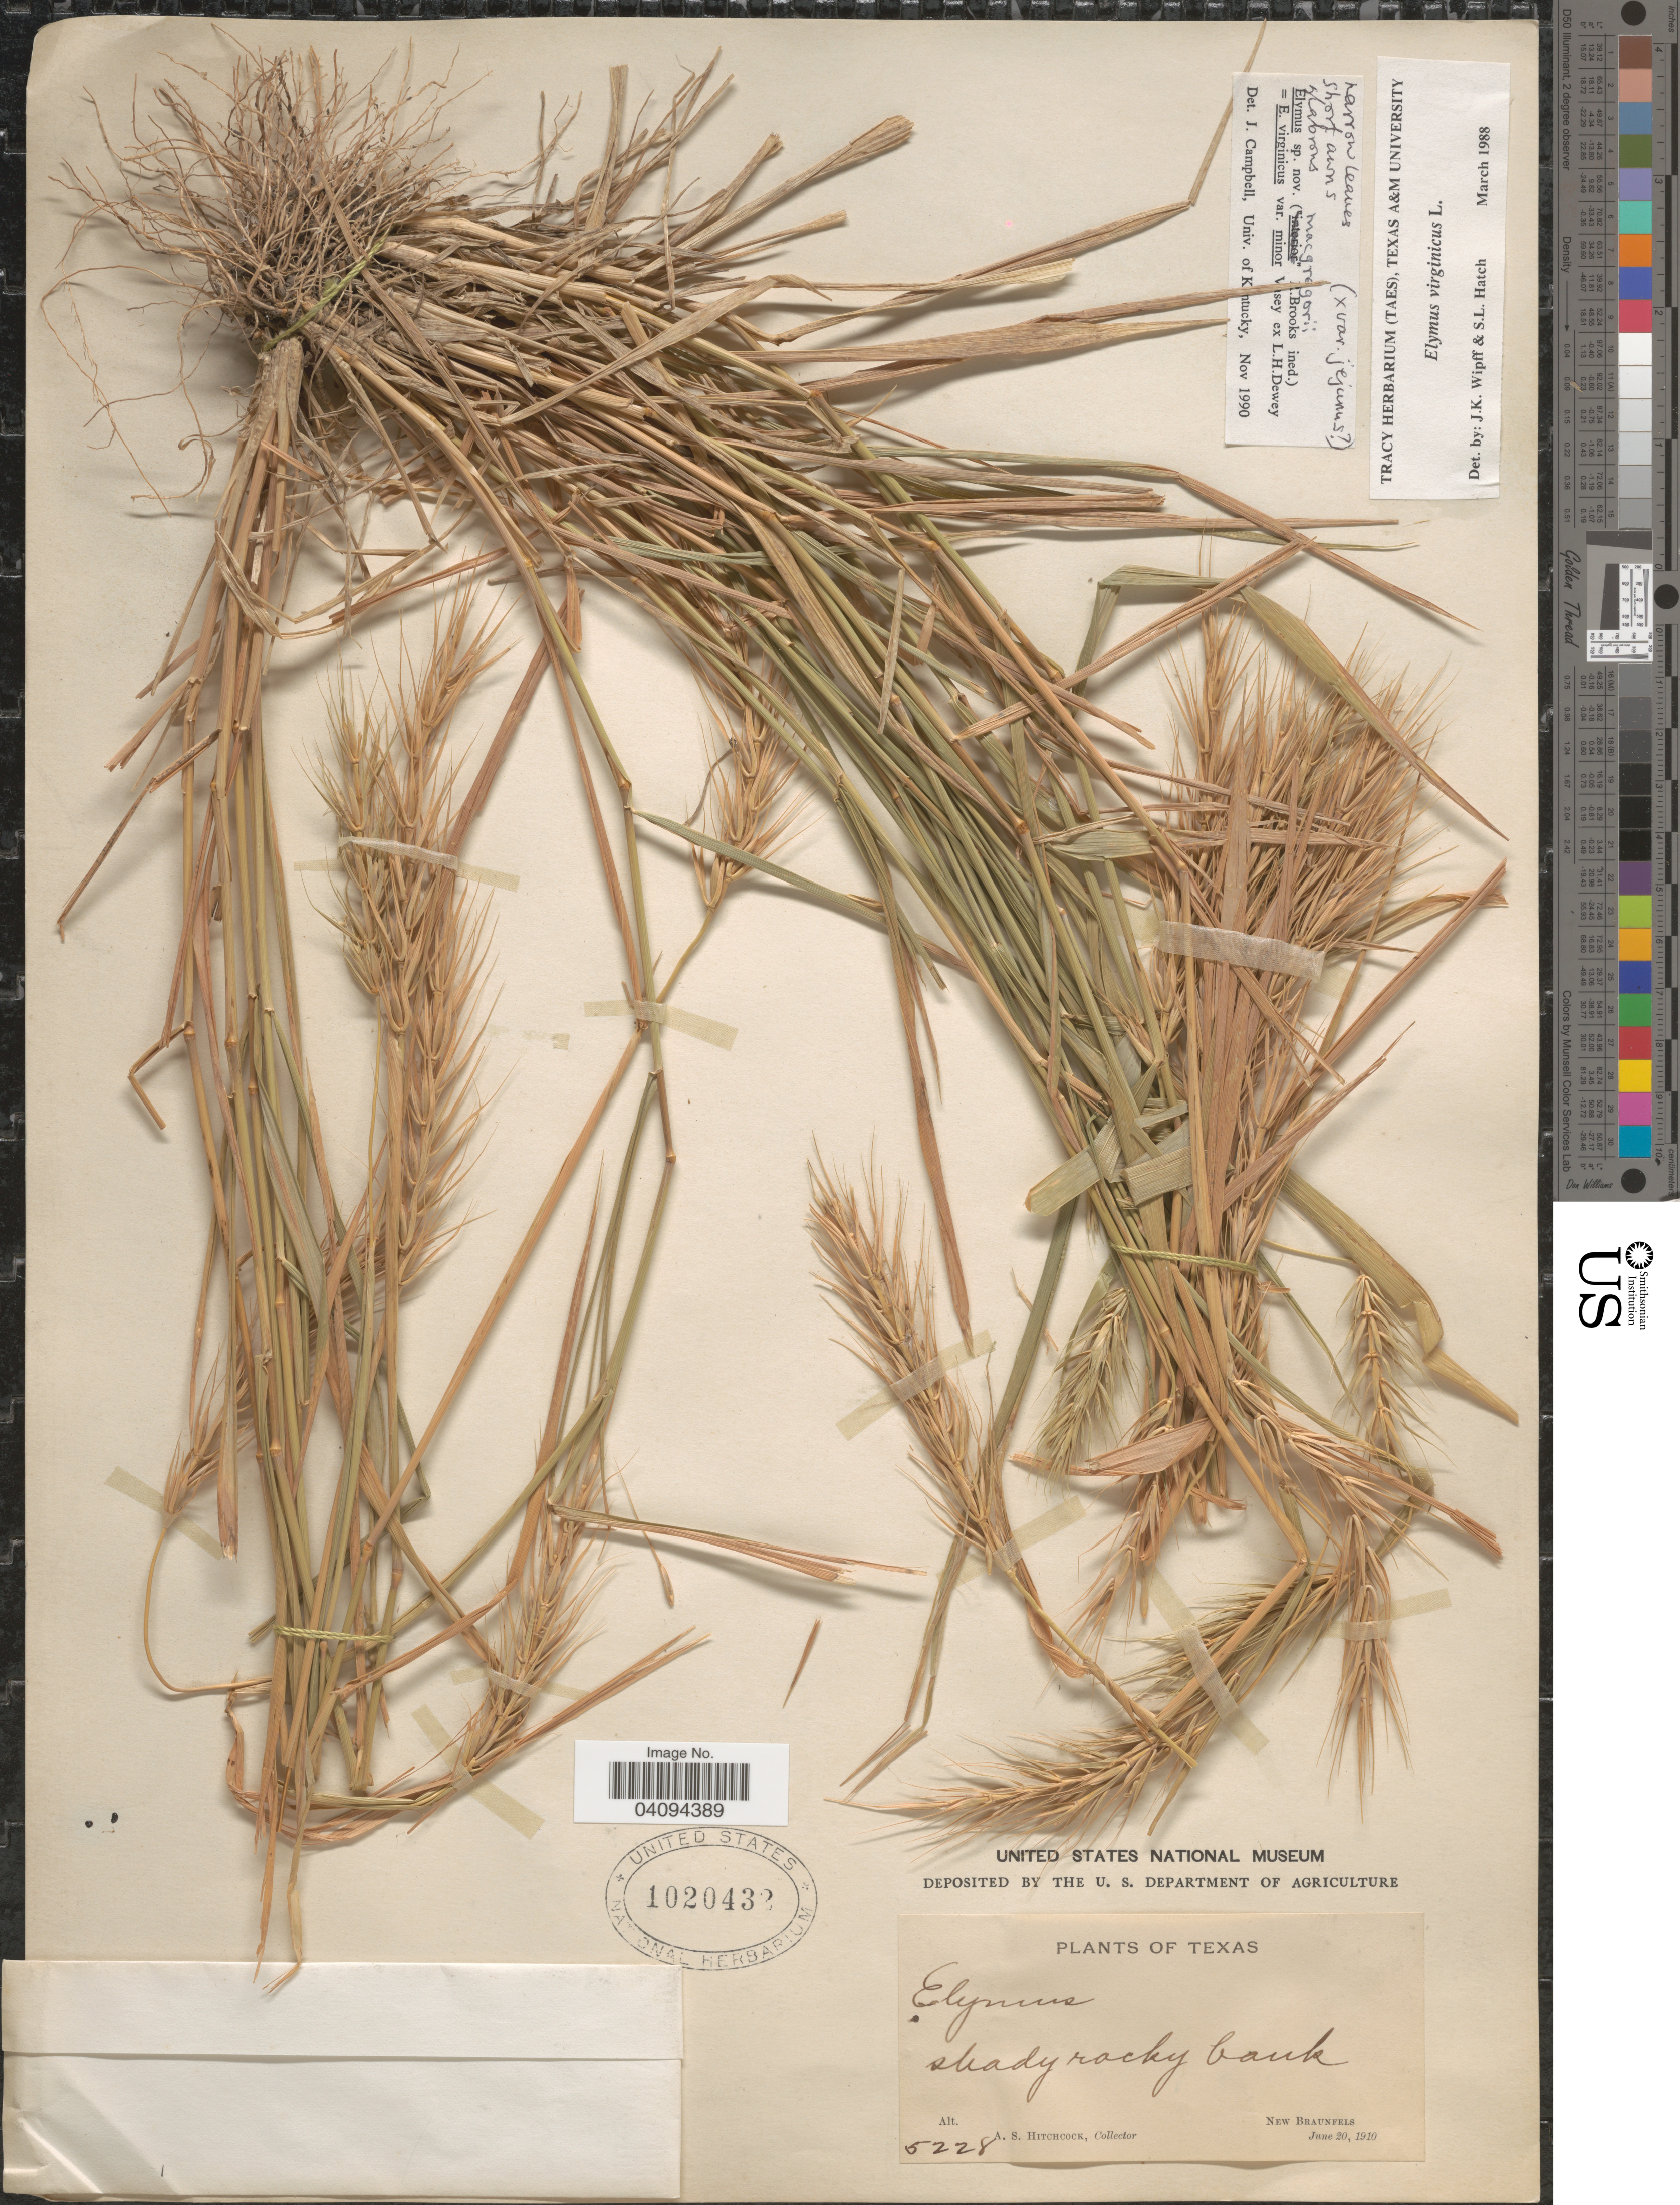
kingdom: Plantae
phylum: Tracheophyta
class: Liliopsida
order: Poales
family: Poaceae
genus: Elymus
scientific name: Elymus macgregorii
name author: R.E. Brooks & J.J.N. Campb.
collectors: A. S. Hitchcock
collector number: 5228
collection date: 1910-06-20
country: United States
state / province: Texas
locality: Shady rocky bank. New Braunfels.